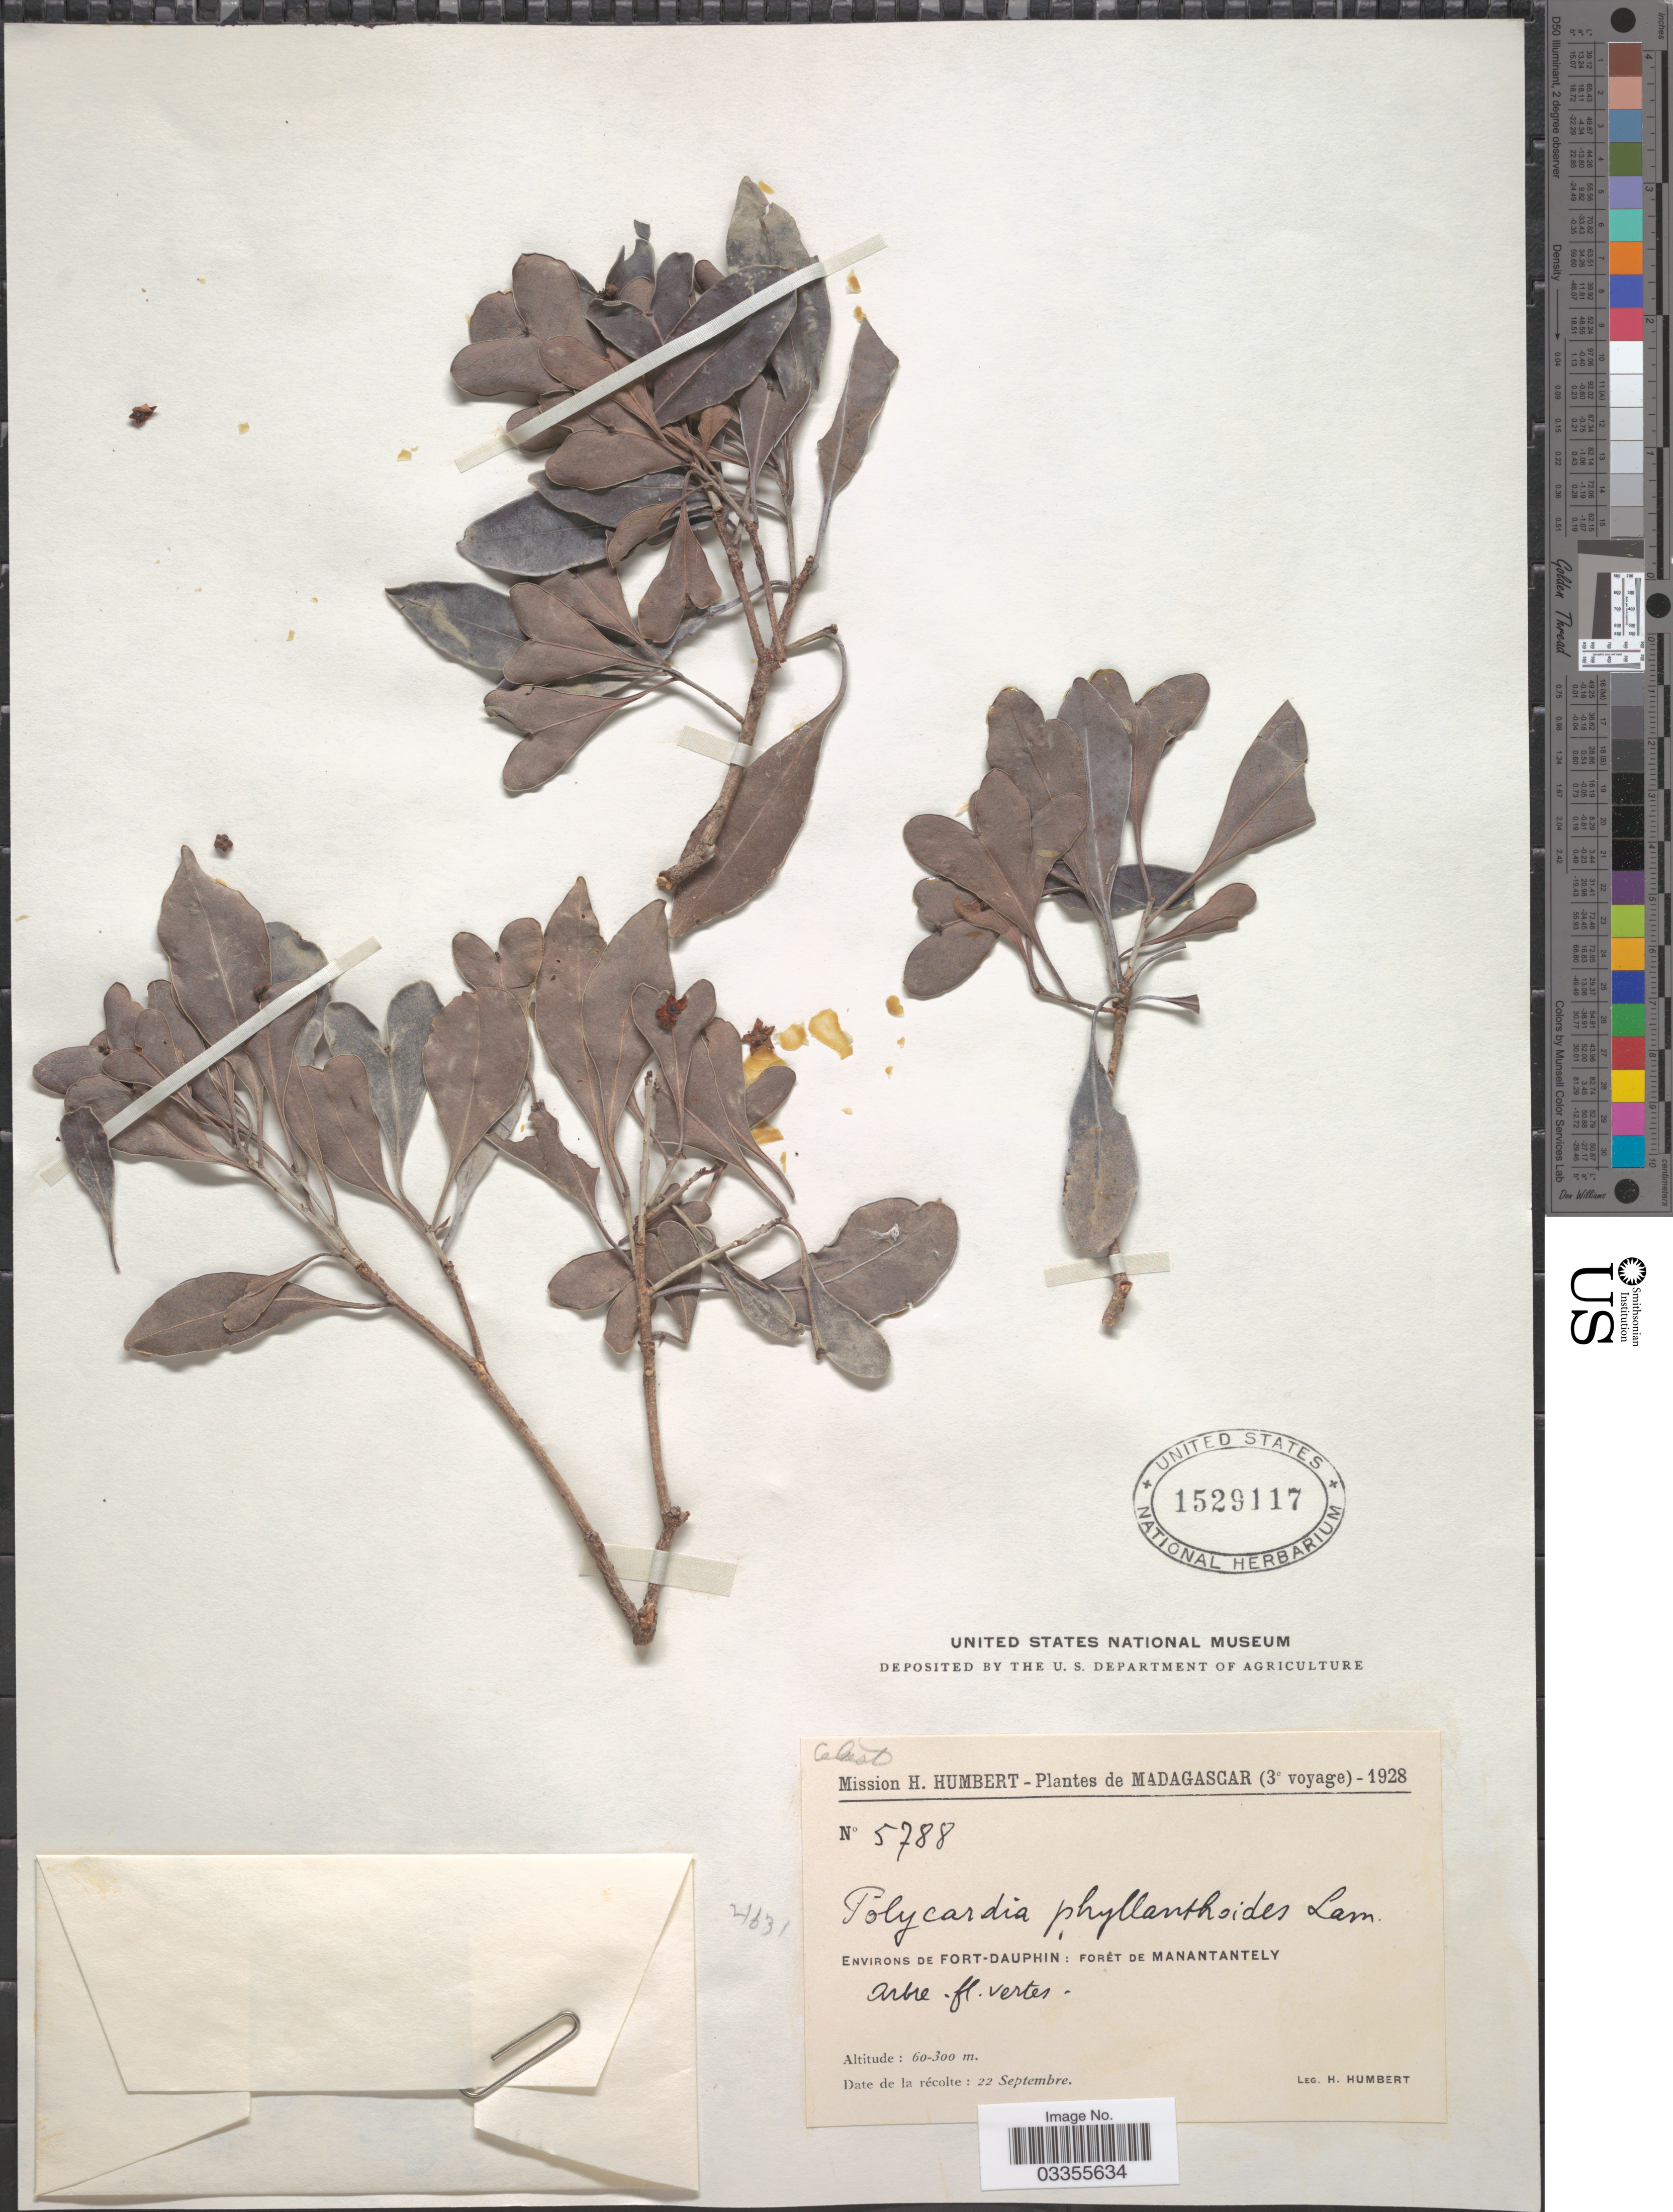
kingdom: Plantae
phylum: Tracheophyta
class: Magnoliopsida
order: Celastrales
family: Celastraceae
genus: Polycardia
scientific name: Polycardia phyllanthoides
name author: (Lam.) DC.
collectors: H. Humbert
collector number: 5788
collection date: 1928-09-22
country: Madagascar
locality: Environs de Fort-Dauphin: Forêt de Manantantely.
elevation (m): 60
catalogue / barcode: US 1529117